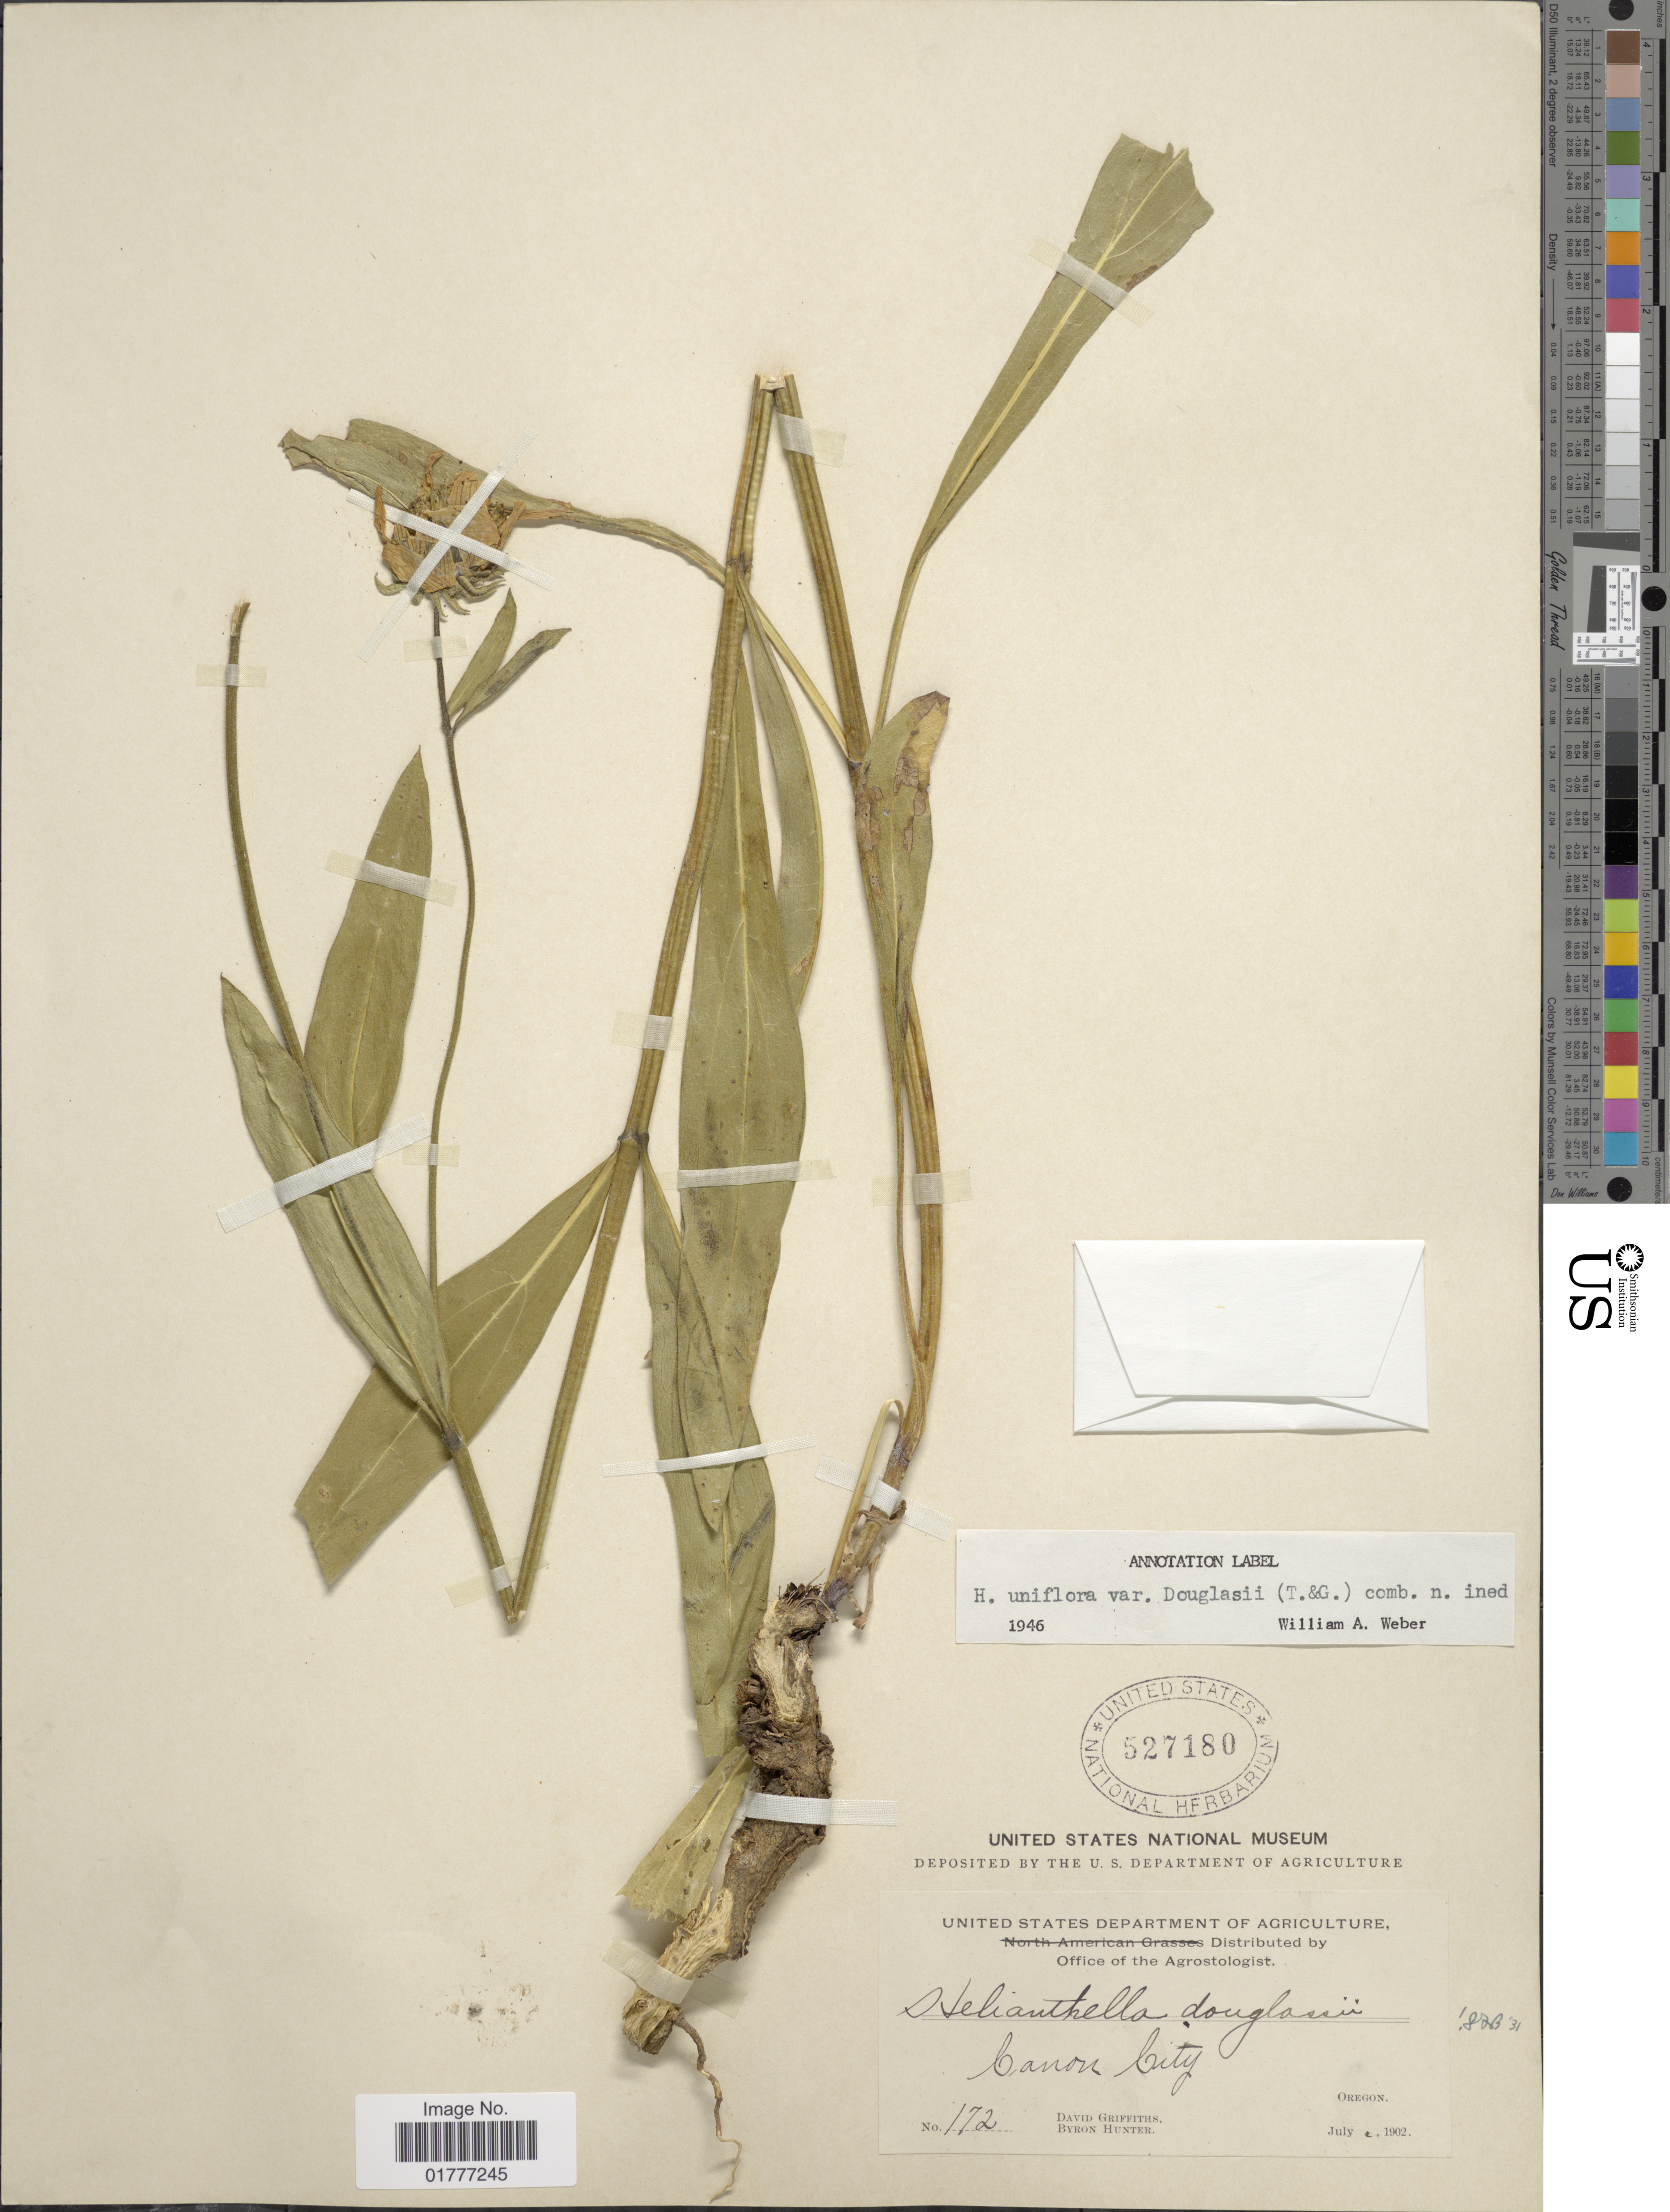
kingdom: Plantae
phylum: Tracheophyta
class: Magnoliopsida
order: Asterales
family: Asteraceae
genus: Helianthella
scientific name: Helianthella douglasii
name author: Torr. & A. Gray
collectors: D. Griffiths & B. Hunter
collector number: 172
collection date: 1902-07-02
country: United States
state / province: Oregon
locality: Canon City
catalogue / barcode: US 527180